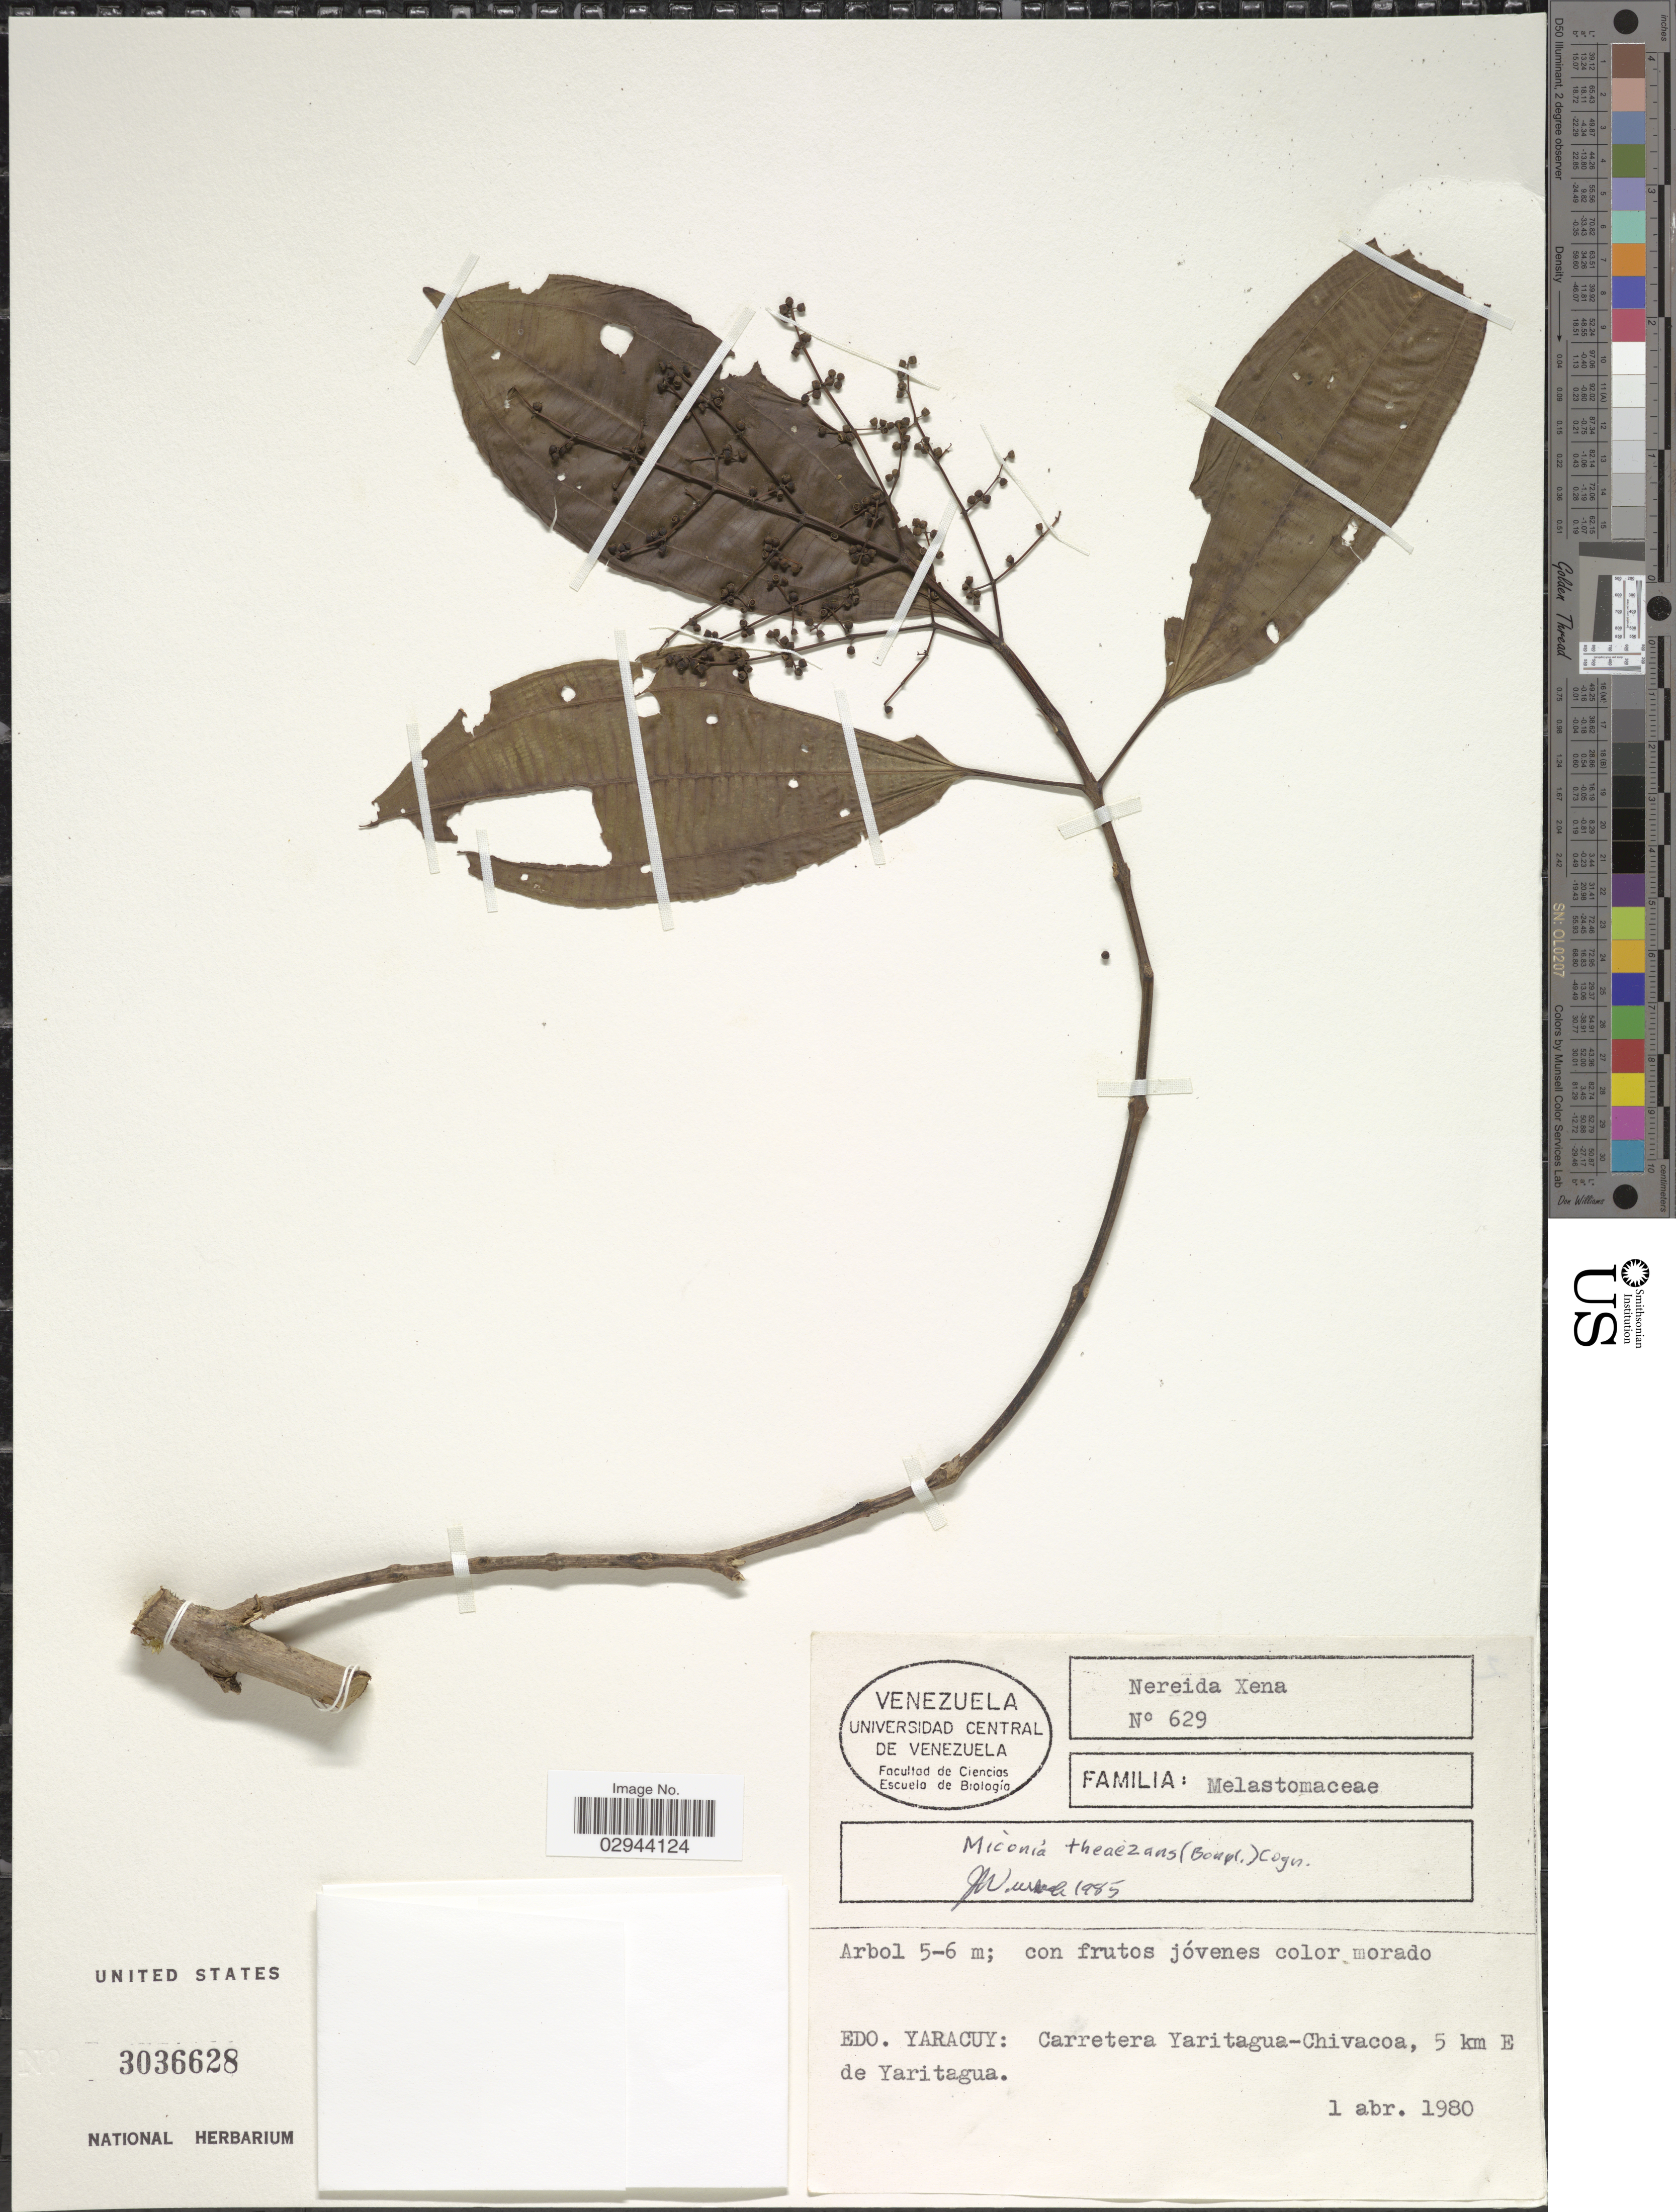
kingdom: Plantae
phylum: Tracheophyta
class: Magnoliopsida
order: Myrtales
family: Melastomataceae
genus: Miconia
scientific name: Miconia theizans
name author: (Bonpl.) Cogn.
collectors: N. Xena de Enrech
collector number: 629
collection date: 1980-04-01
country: Venezuela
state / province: Yaracuy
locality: Carretera Yaritagua-Chivacoa, 5 km E de Yaritagua.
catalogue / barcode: US 3036628